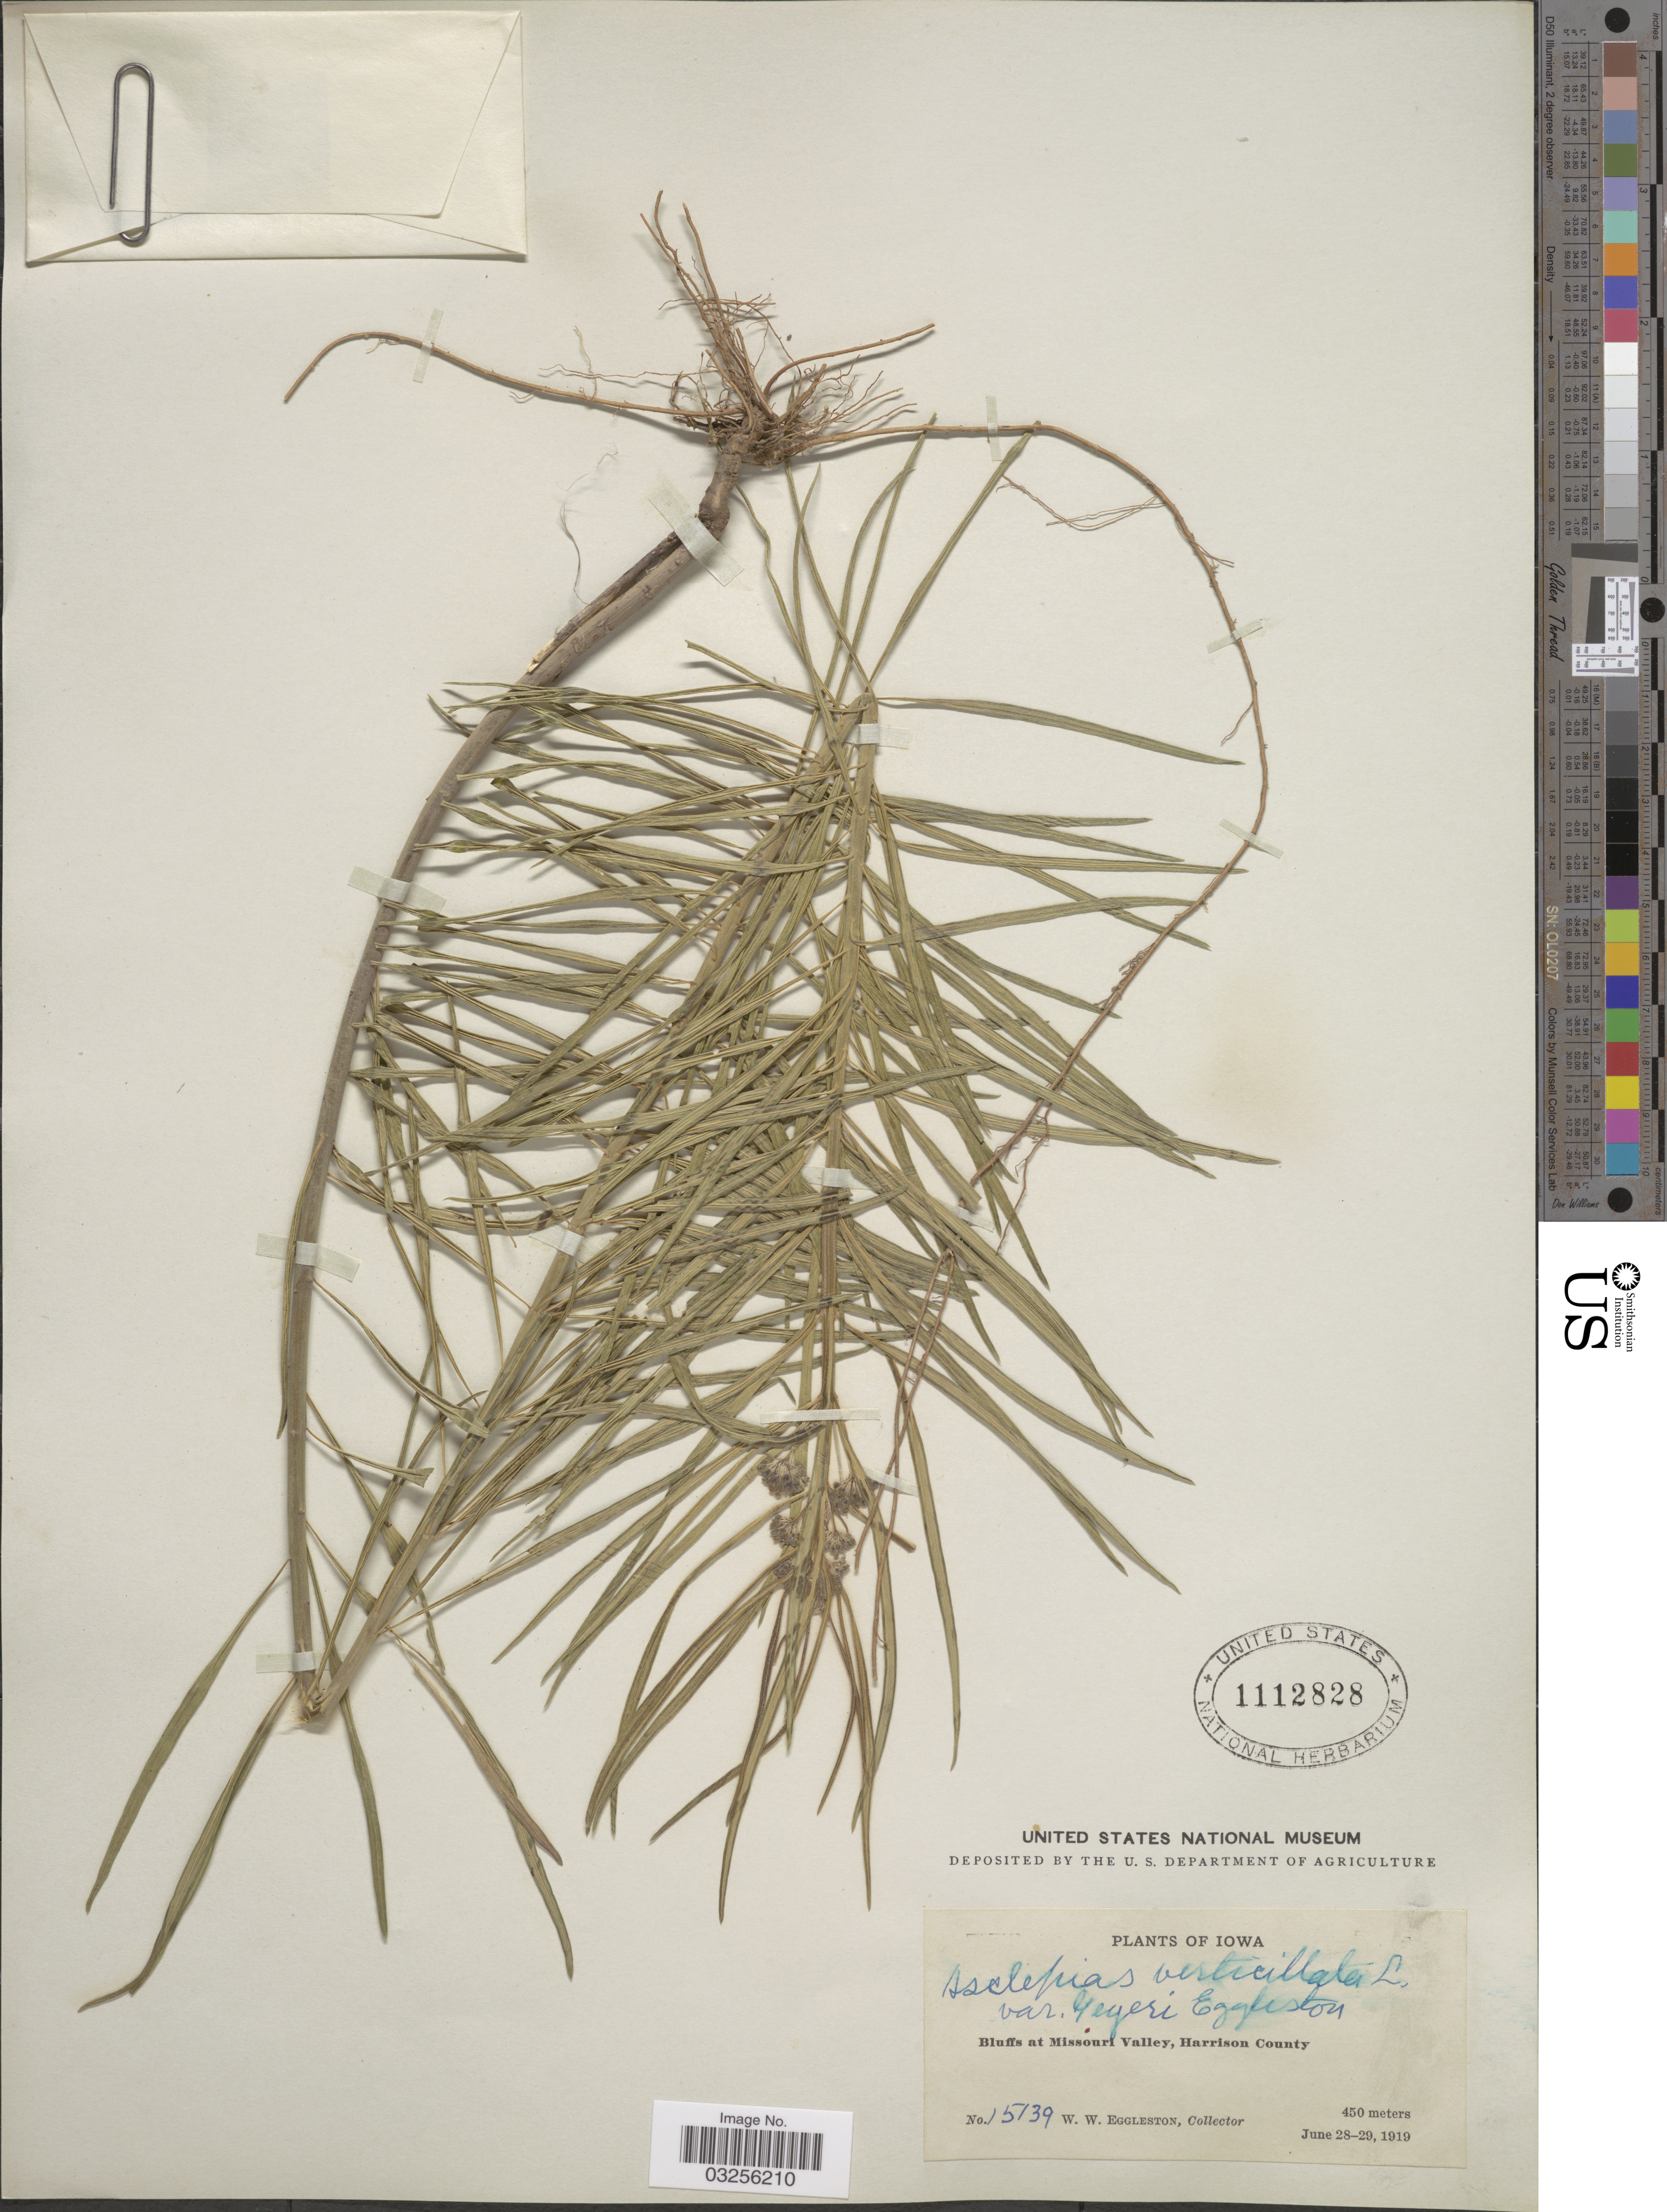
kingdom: Plantae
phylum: Tracheophyta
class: Magnoliopsida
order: Gentianales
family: Apocynaceae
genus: Asclepias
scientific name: Asclepias verticillata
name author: L.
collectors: W. W. Eggleston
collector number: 15139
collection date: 1919-06-28/1919-06-29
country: United States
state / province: Iowa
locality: Bluffs at Missouri Valley, Harrison County.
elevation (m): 450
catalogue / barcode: US 1112828